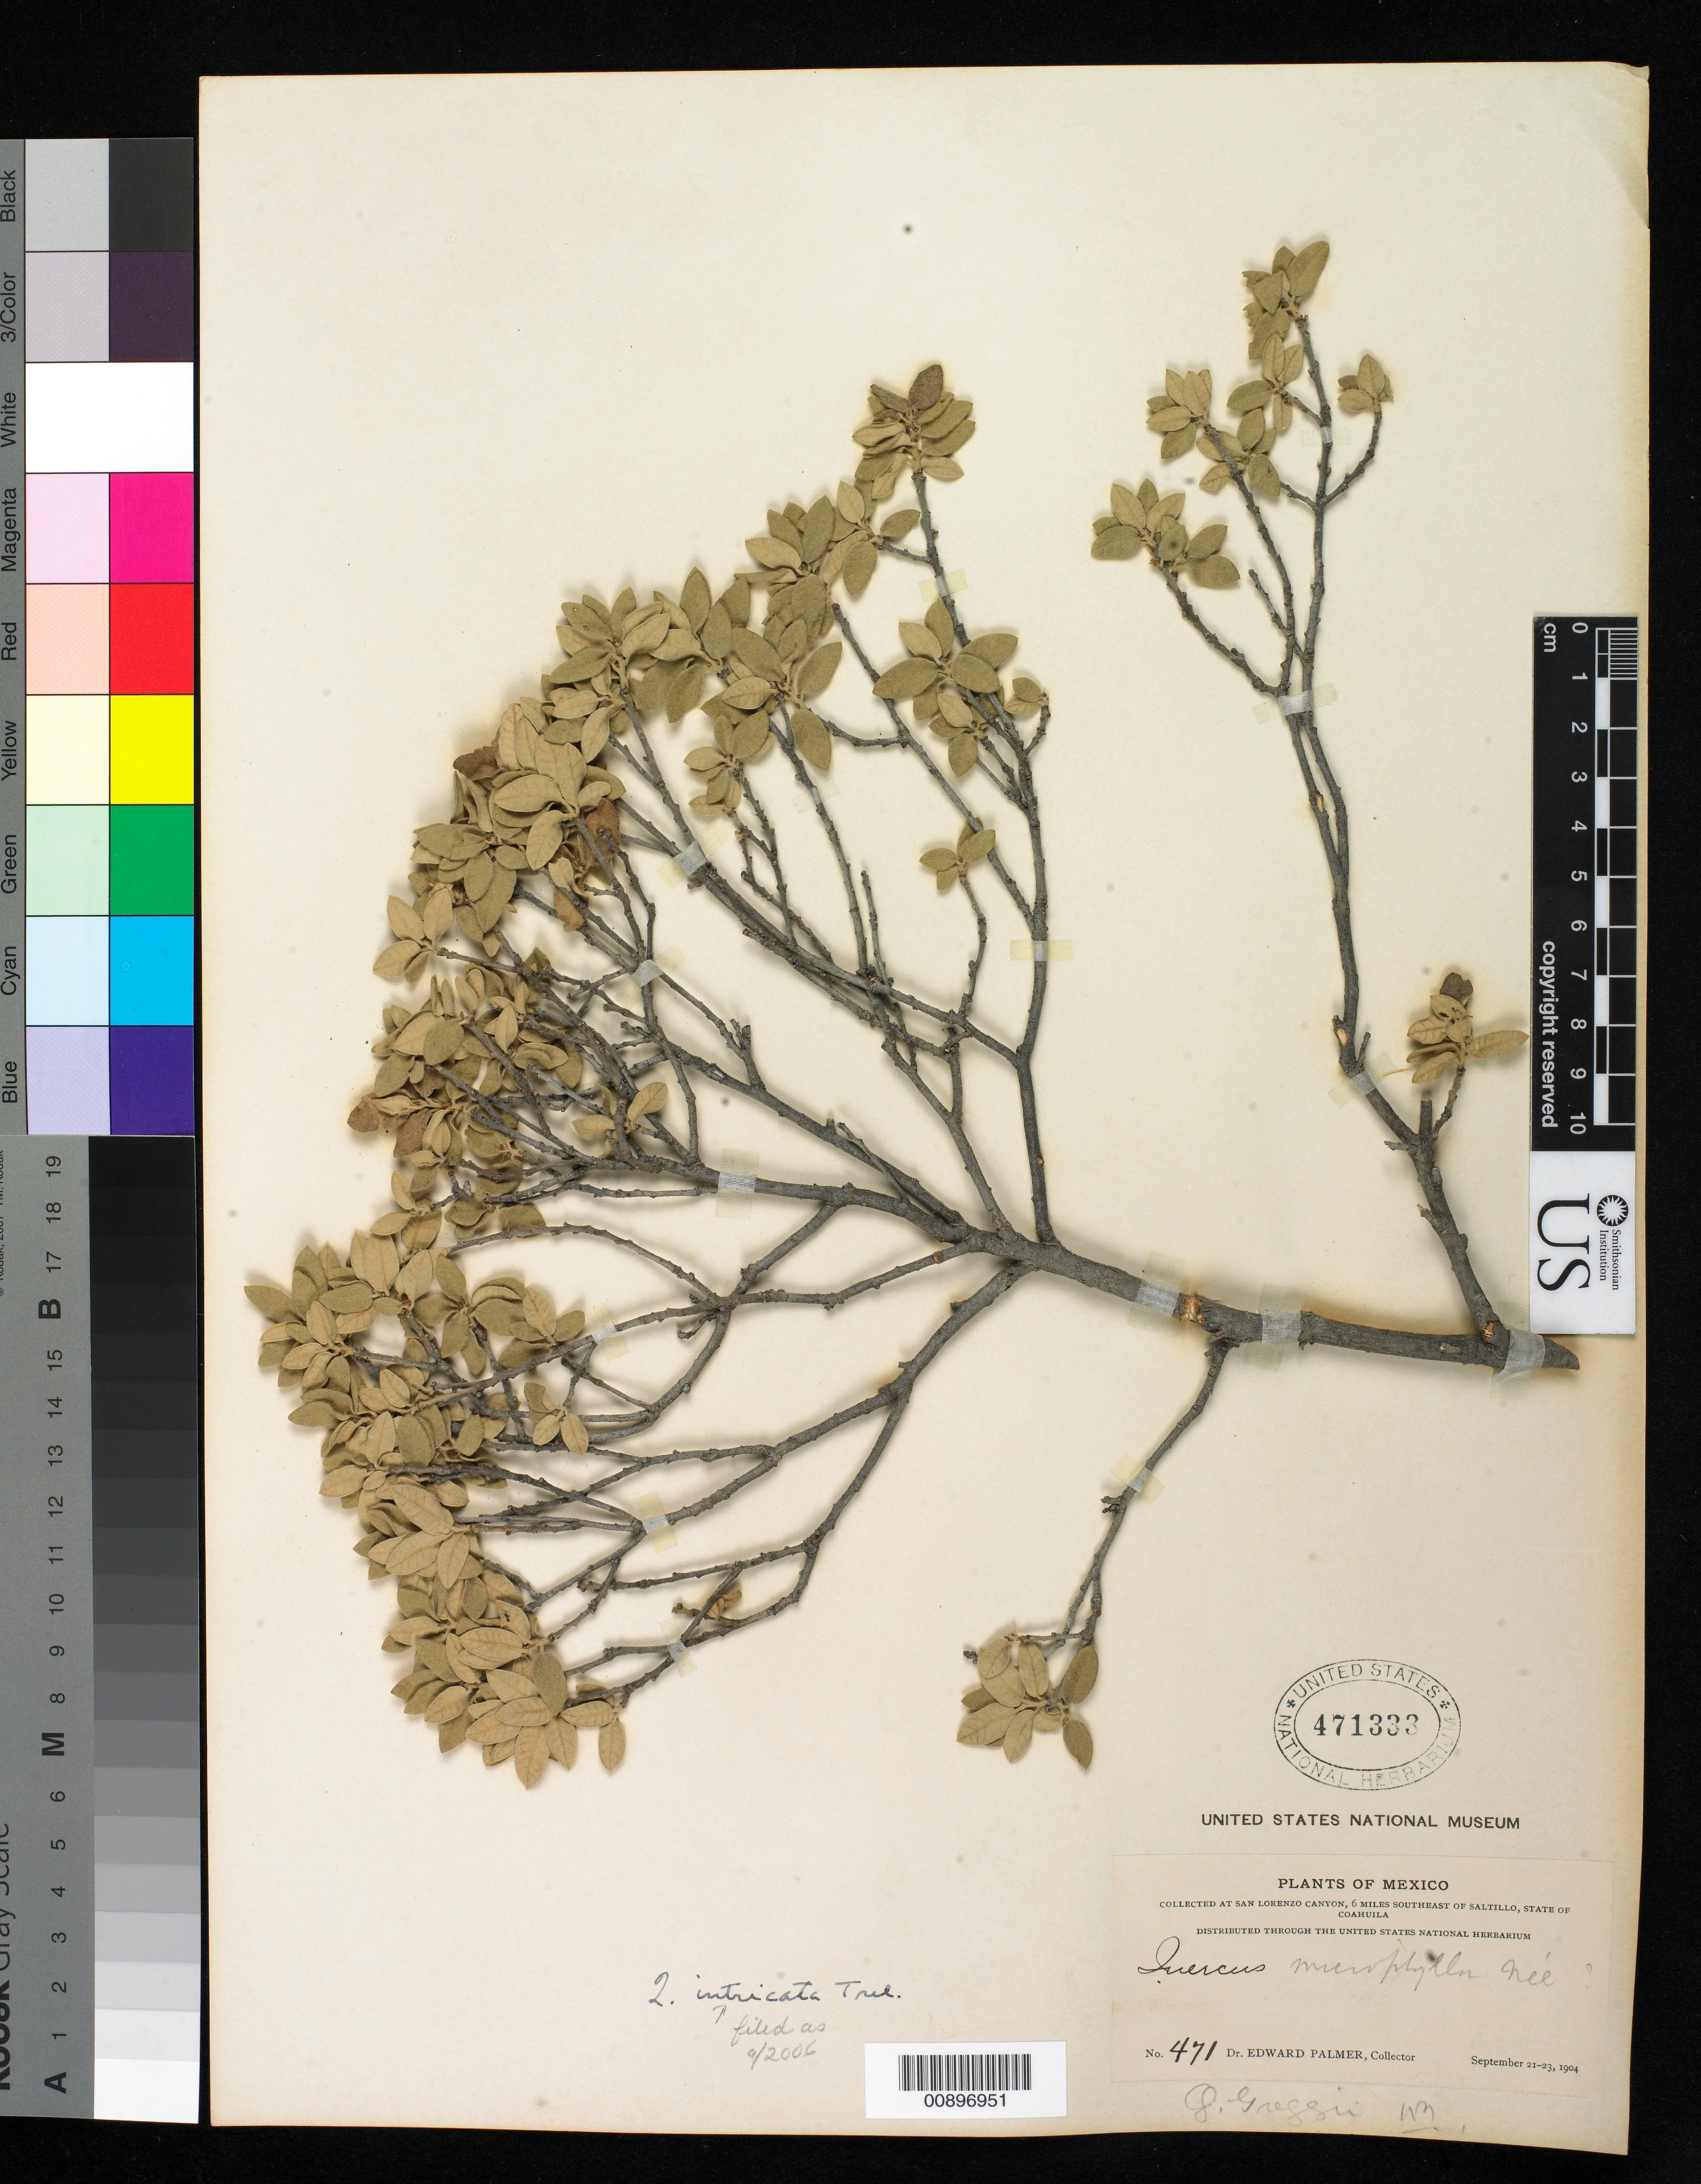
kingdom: Plantae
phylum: Tracheophyta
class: Magnoliopsida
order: Fagales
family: Fagaceae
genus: Quercus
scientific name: Quercus intricata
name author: Trel.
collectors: E. Palmer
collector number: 471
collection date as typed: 21 Sep 1904 to 23 Sep 1904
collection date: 1904-09-21/1904-09-23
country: Mexico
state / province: Coahuila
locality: San Lorenzo Canyon, 6 miles southeast of Saltillo, Coahuila.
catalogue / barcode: US 471333